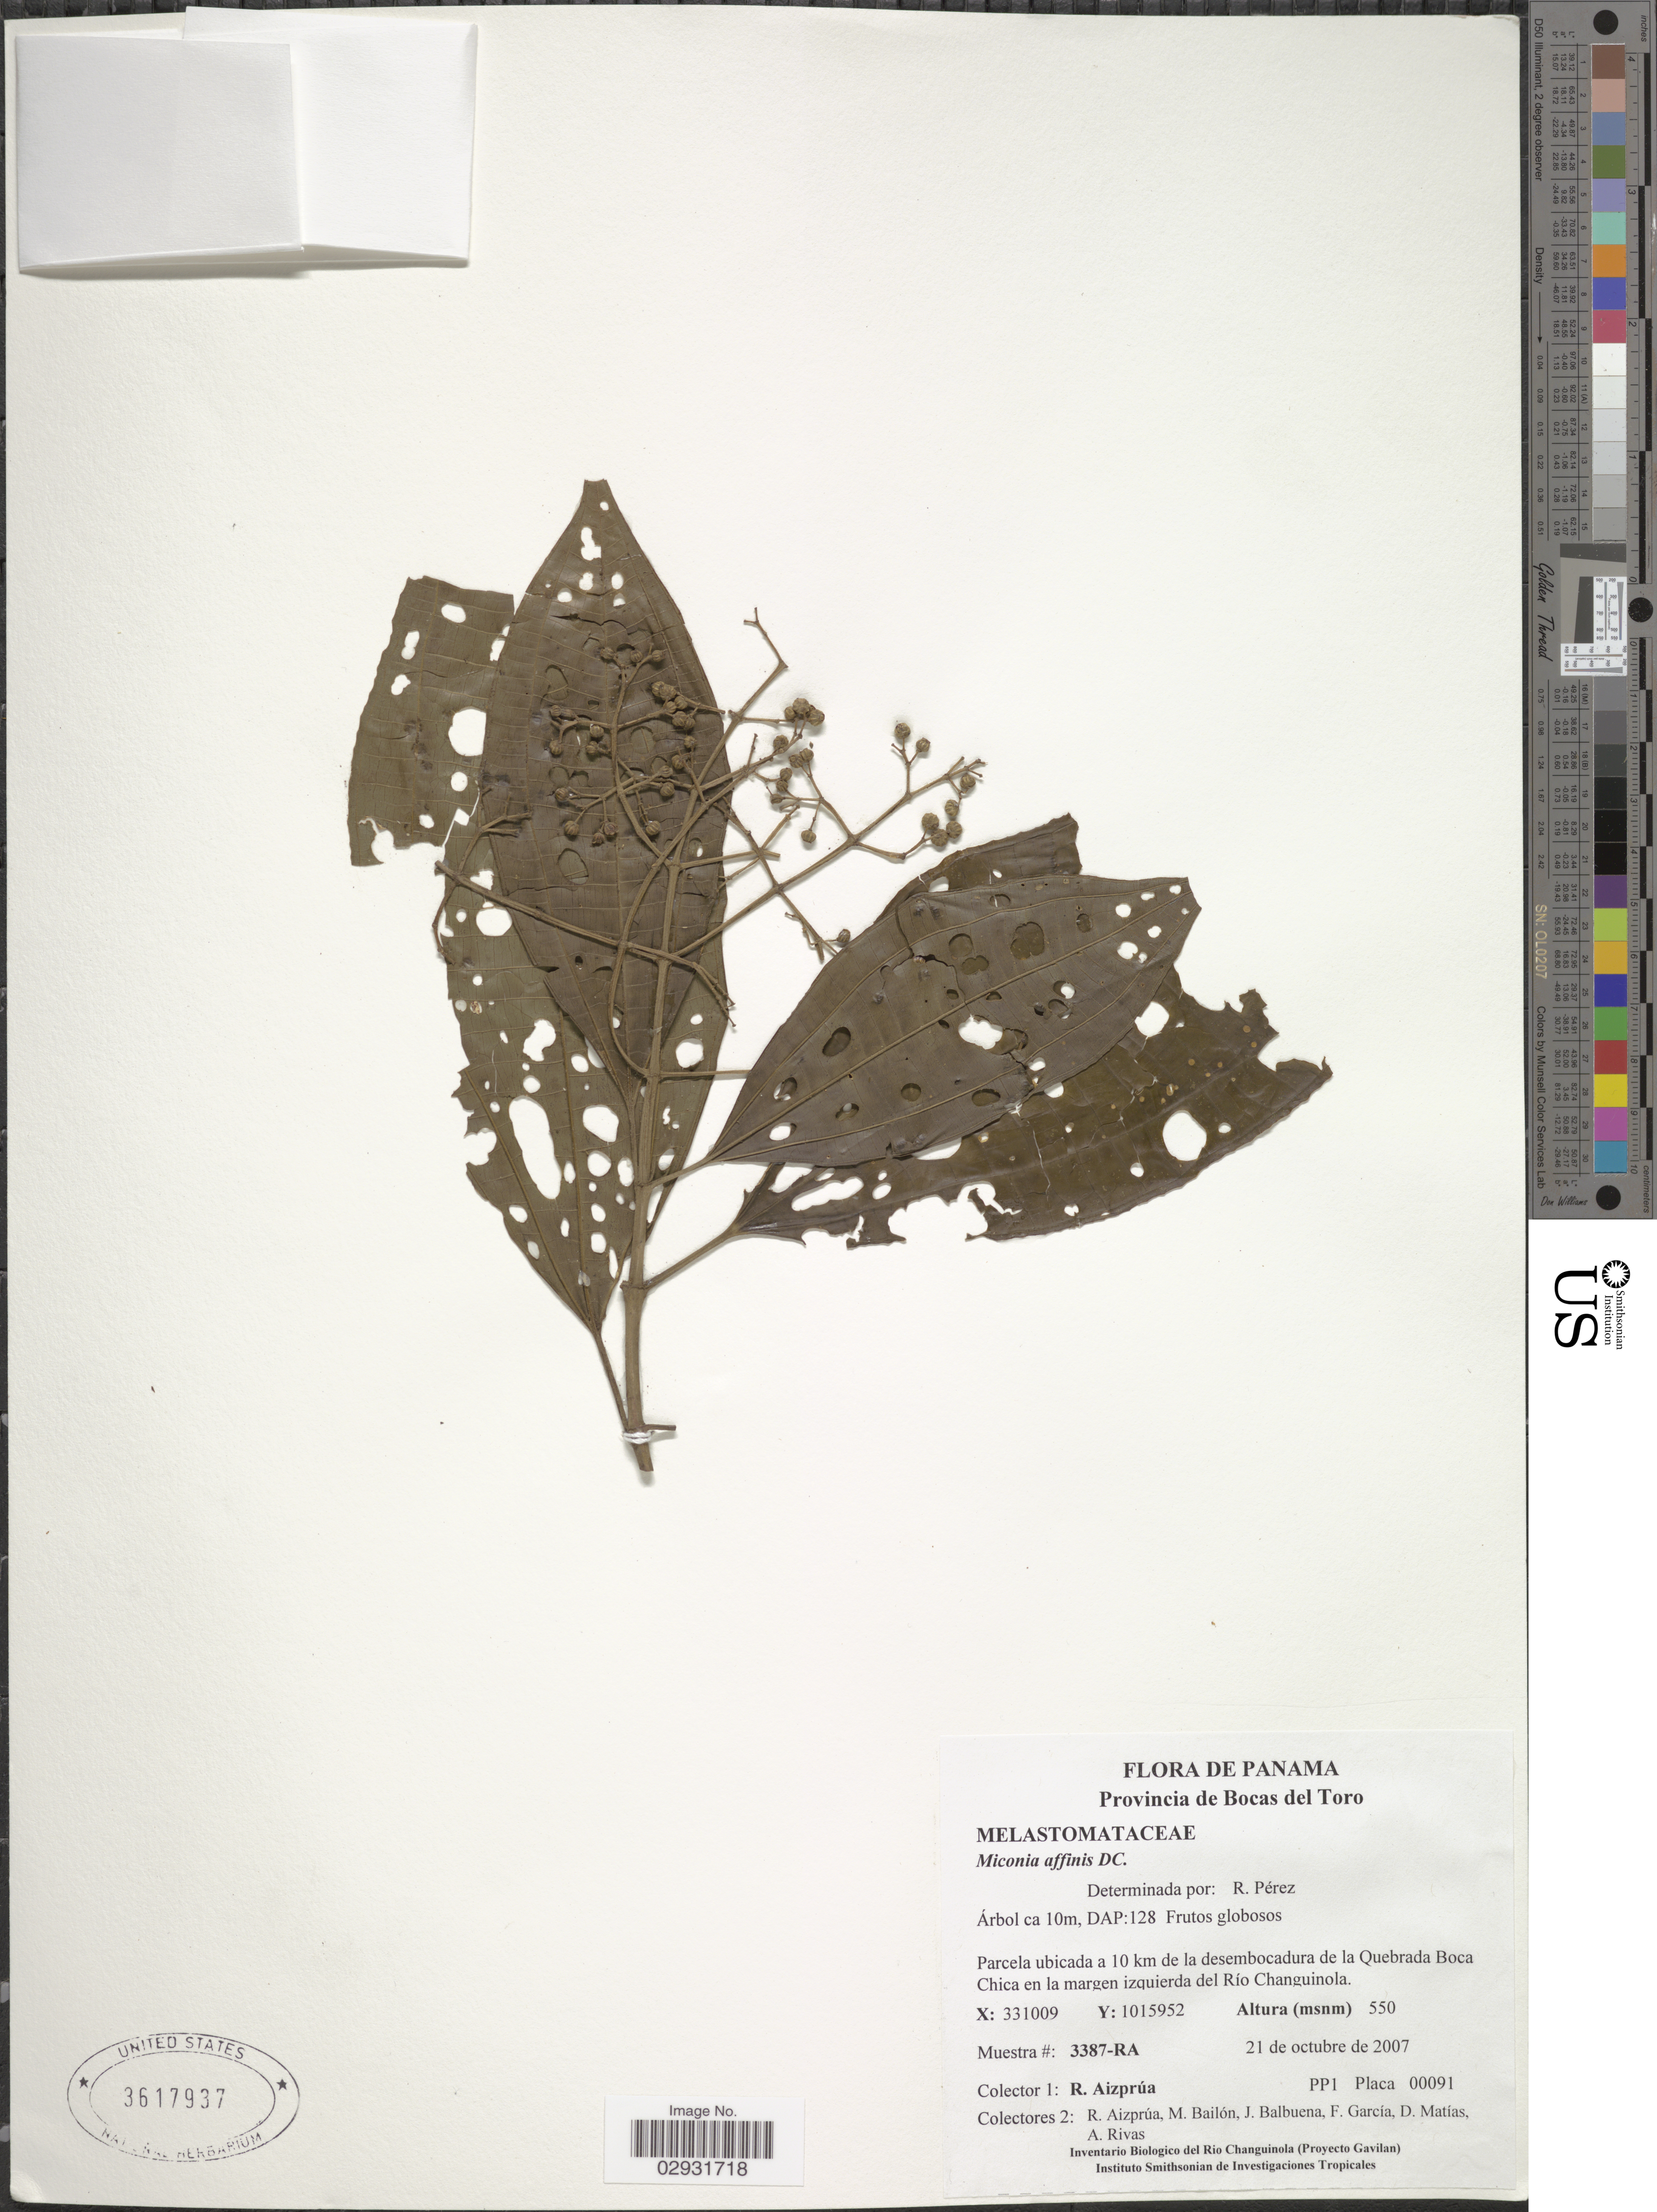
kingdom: Plantae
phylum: Tracheophyta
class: Magnoliopsida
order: Myrtales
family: Melastomataceae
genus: Miconia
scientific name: Miconia affinis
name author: DC.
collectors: R. Aizprúa, R. Aizprúa, M. Bailón, J. Balbuena & et al.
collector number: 3387-RA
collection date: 2007-10-21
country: Panama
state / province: Bocas del Toro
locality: Provincia de Bocas del Toro. Parcela ubicada a 10 km de la desembocadura de la Quebrada Boca Chica en la margen izquierda del Río Changuinola.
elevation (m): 550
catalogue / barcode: US 3617937